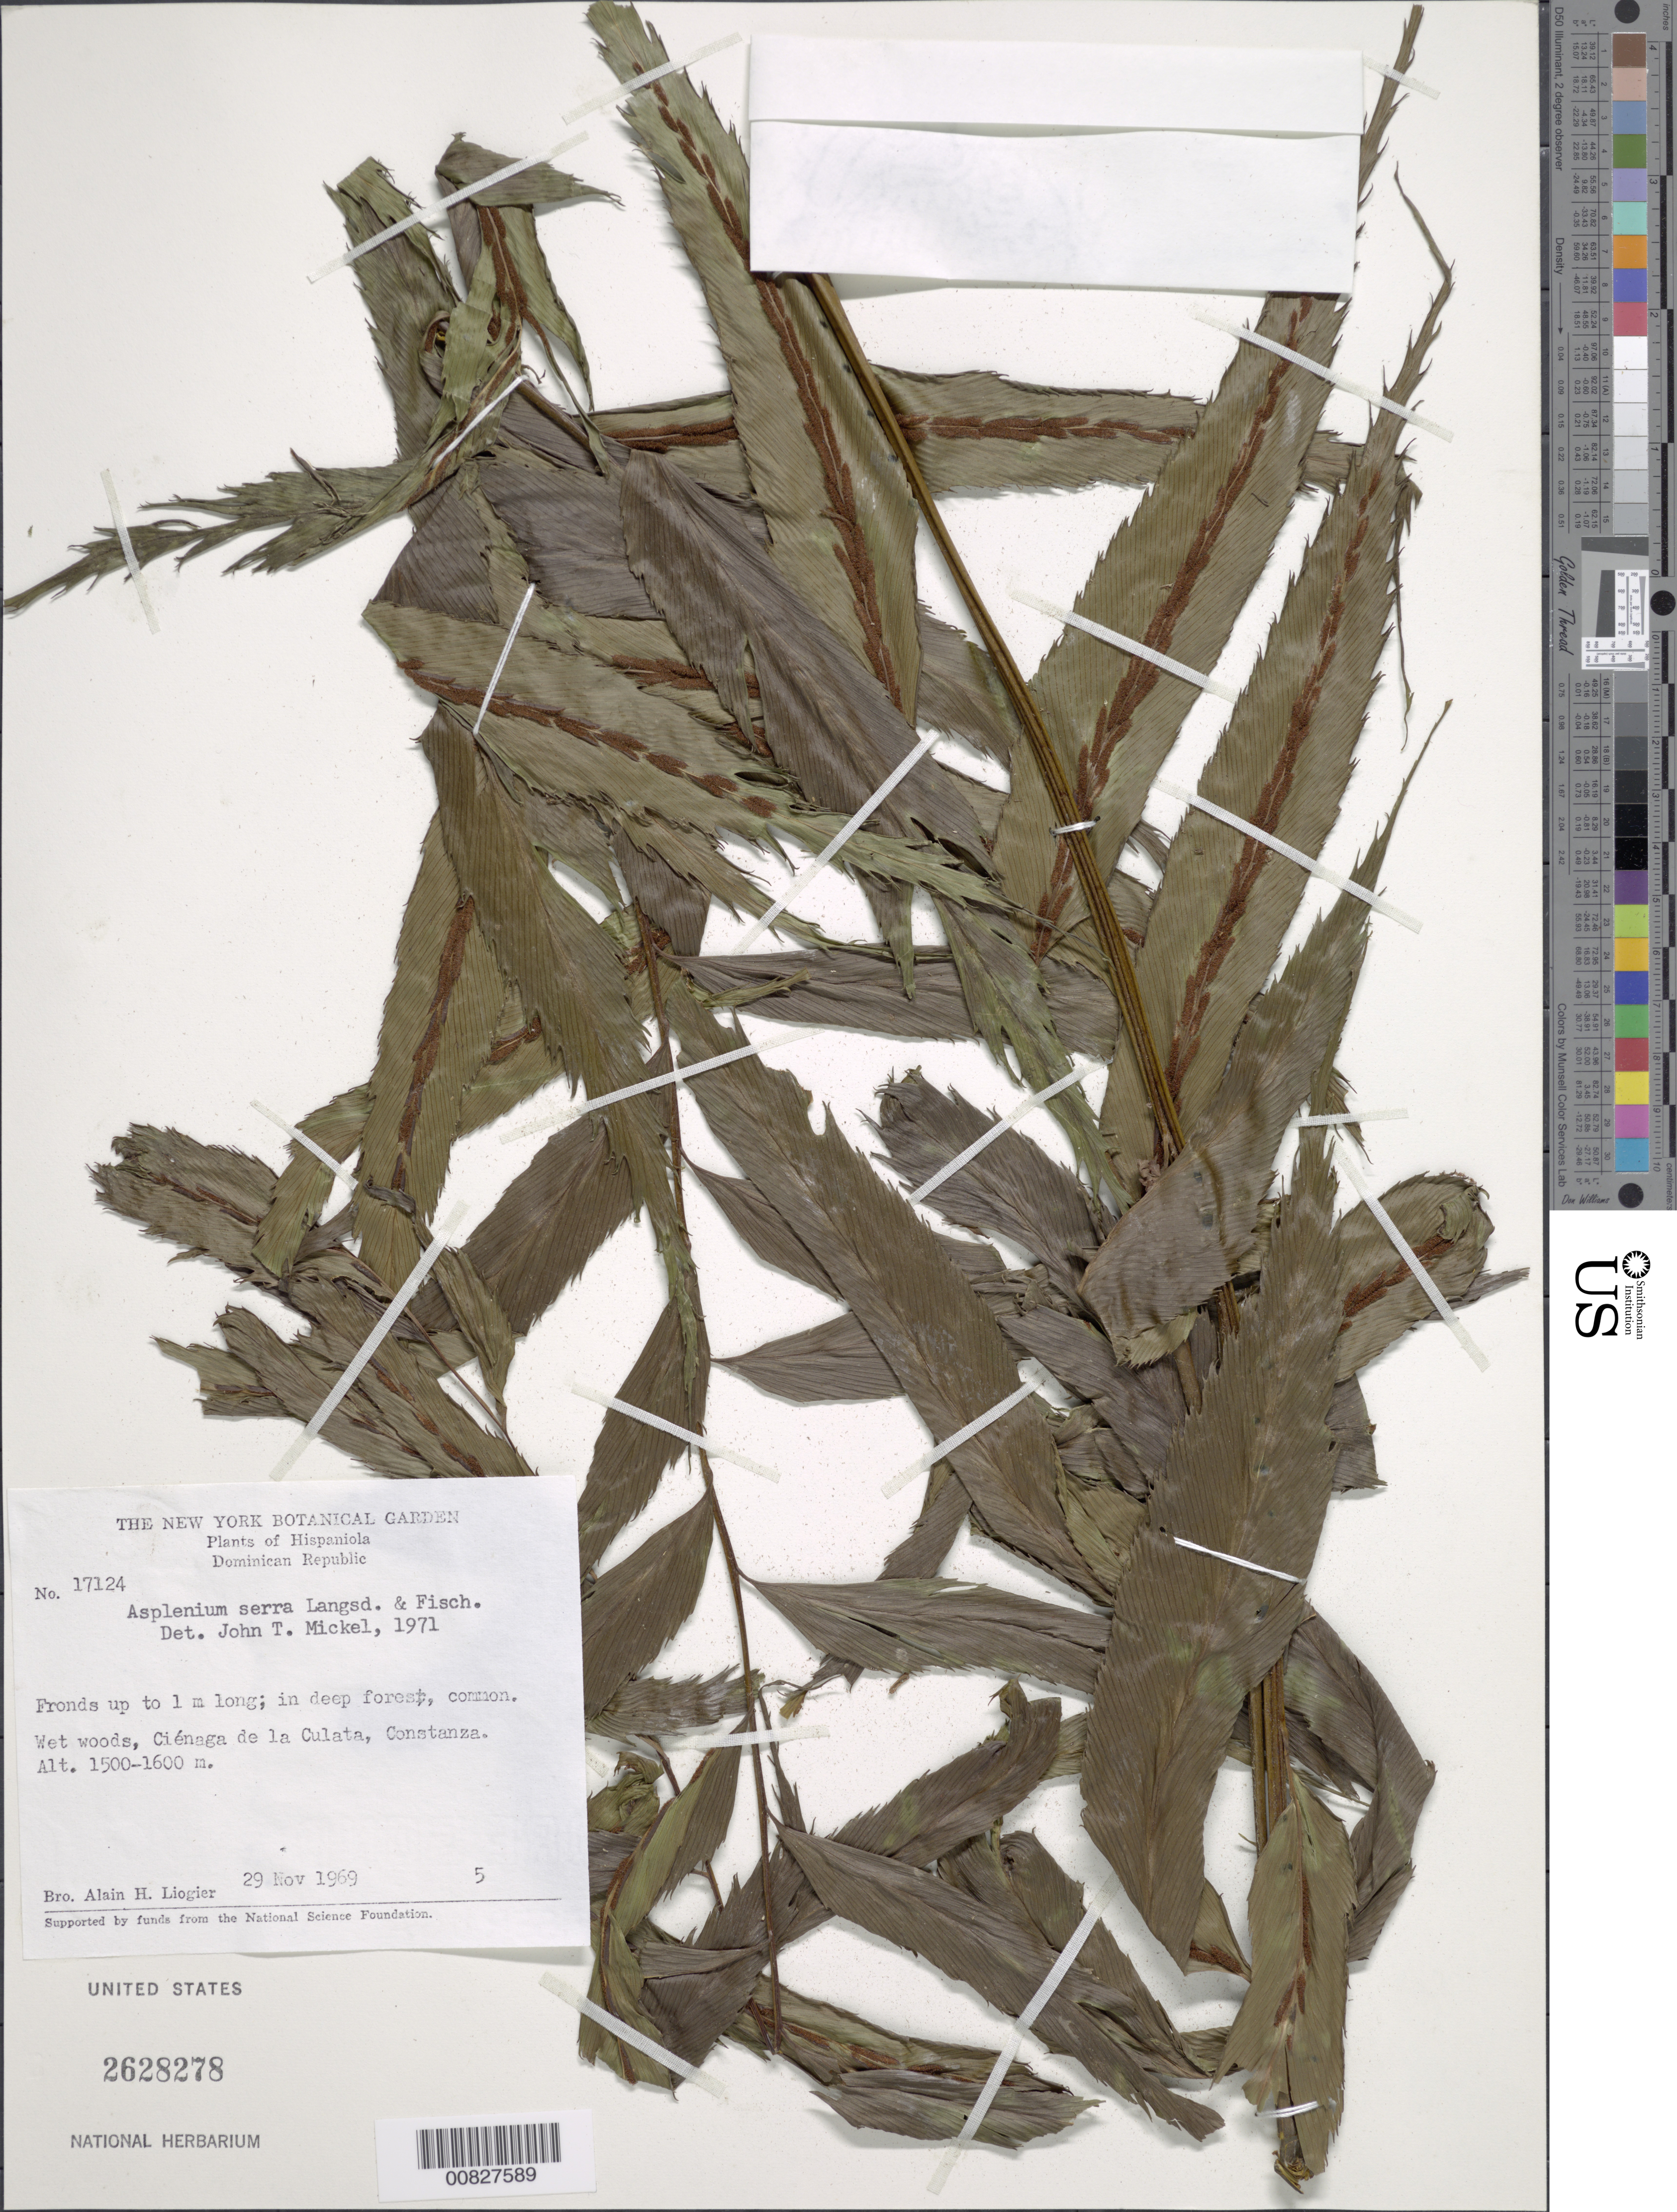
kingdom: Plantae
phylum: Tracheophyta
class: Polypodiopsida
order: Polypodiales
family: Aspleniaceae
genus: Asplenium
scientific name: Asplenium serra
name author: Langsd. & Fisch.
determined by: Mickel, J. T., (NY), New York Botanical Garden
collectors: A. H. Liogier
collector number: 17124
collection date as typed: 29 Nov 1969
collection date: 1969-11-29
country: Dominican Republic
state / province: La Vega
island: Hispaniola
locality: Ciénaga de la Culata, constanza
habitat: Deep forest, wet woods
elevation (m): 1500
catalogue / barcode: US 2628278